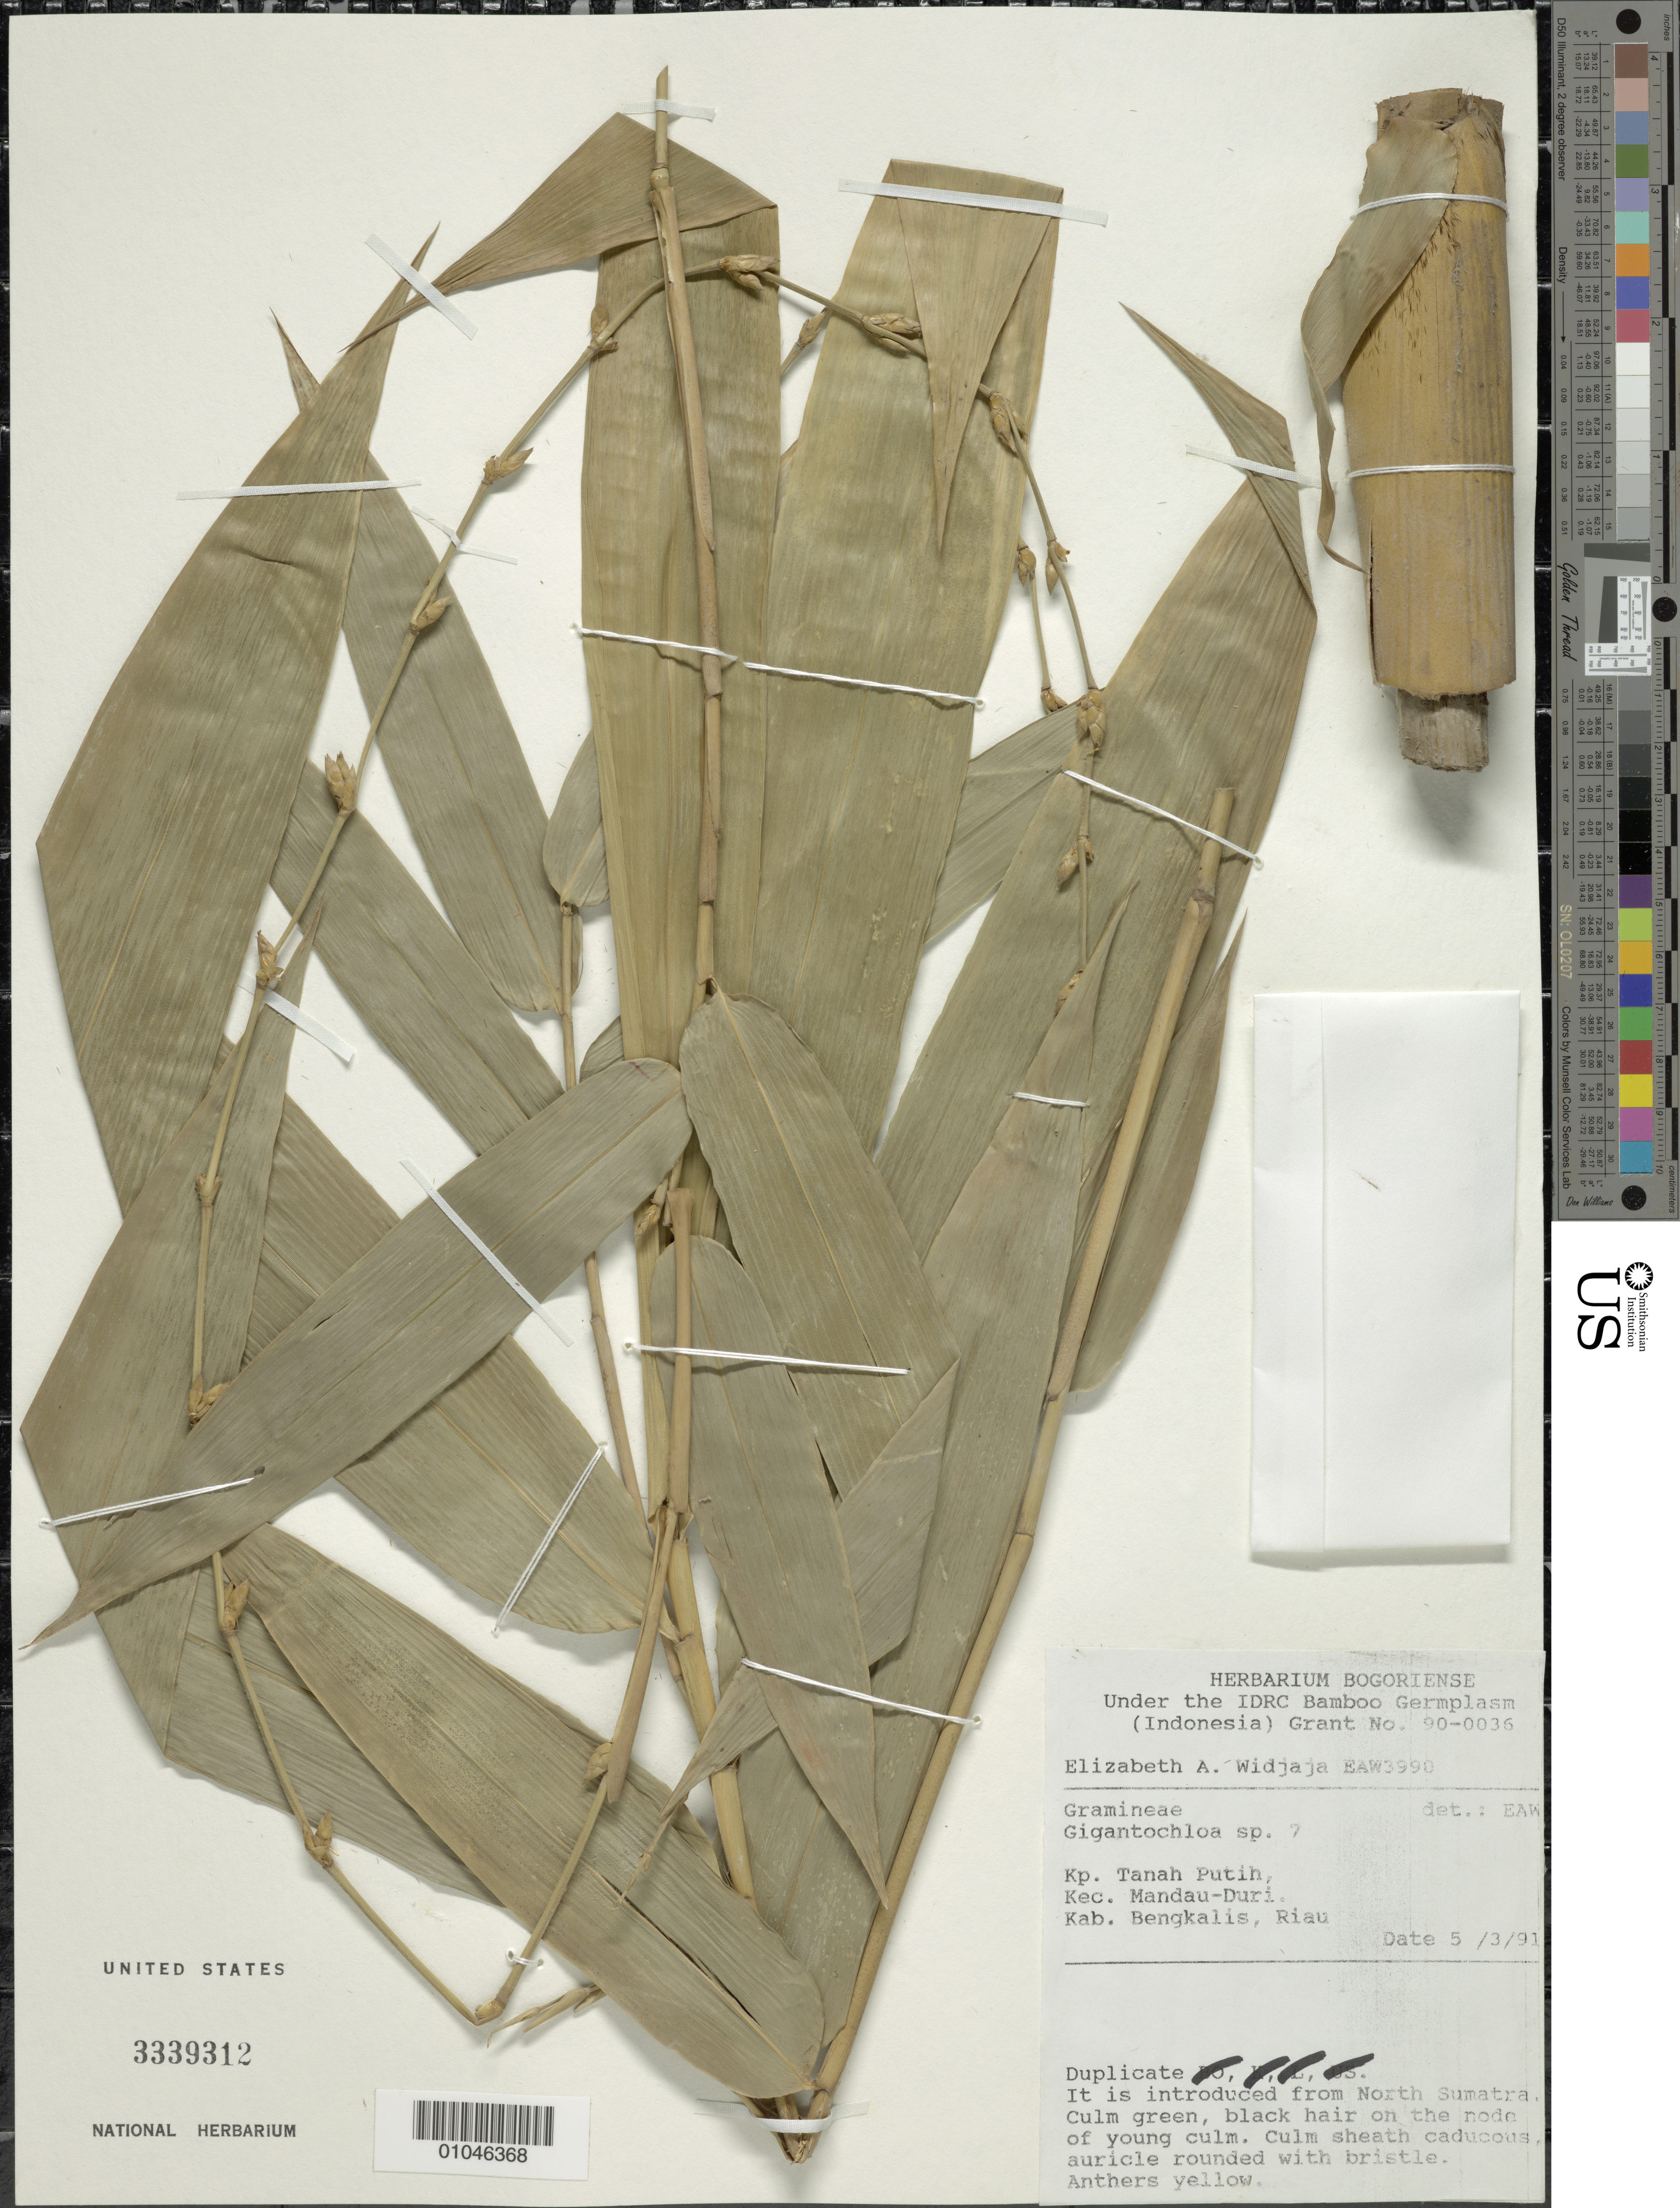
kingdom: Plantae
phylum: Tracheophyta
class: Liliopsida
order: Poales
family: Poaceae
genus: Gigantochloa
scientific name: Gigantochloa sp.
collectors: E. A. Widjaja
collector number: EAW 3990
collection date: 1991-03-05 or 1991-05-03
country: Indonesia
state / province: Sumatra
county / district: Riau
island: Sumatra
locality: Kp. Tanah Putih, Kec. Mandau-Duri., Kab. Bengkalis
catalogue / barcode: US 3339312